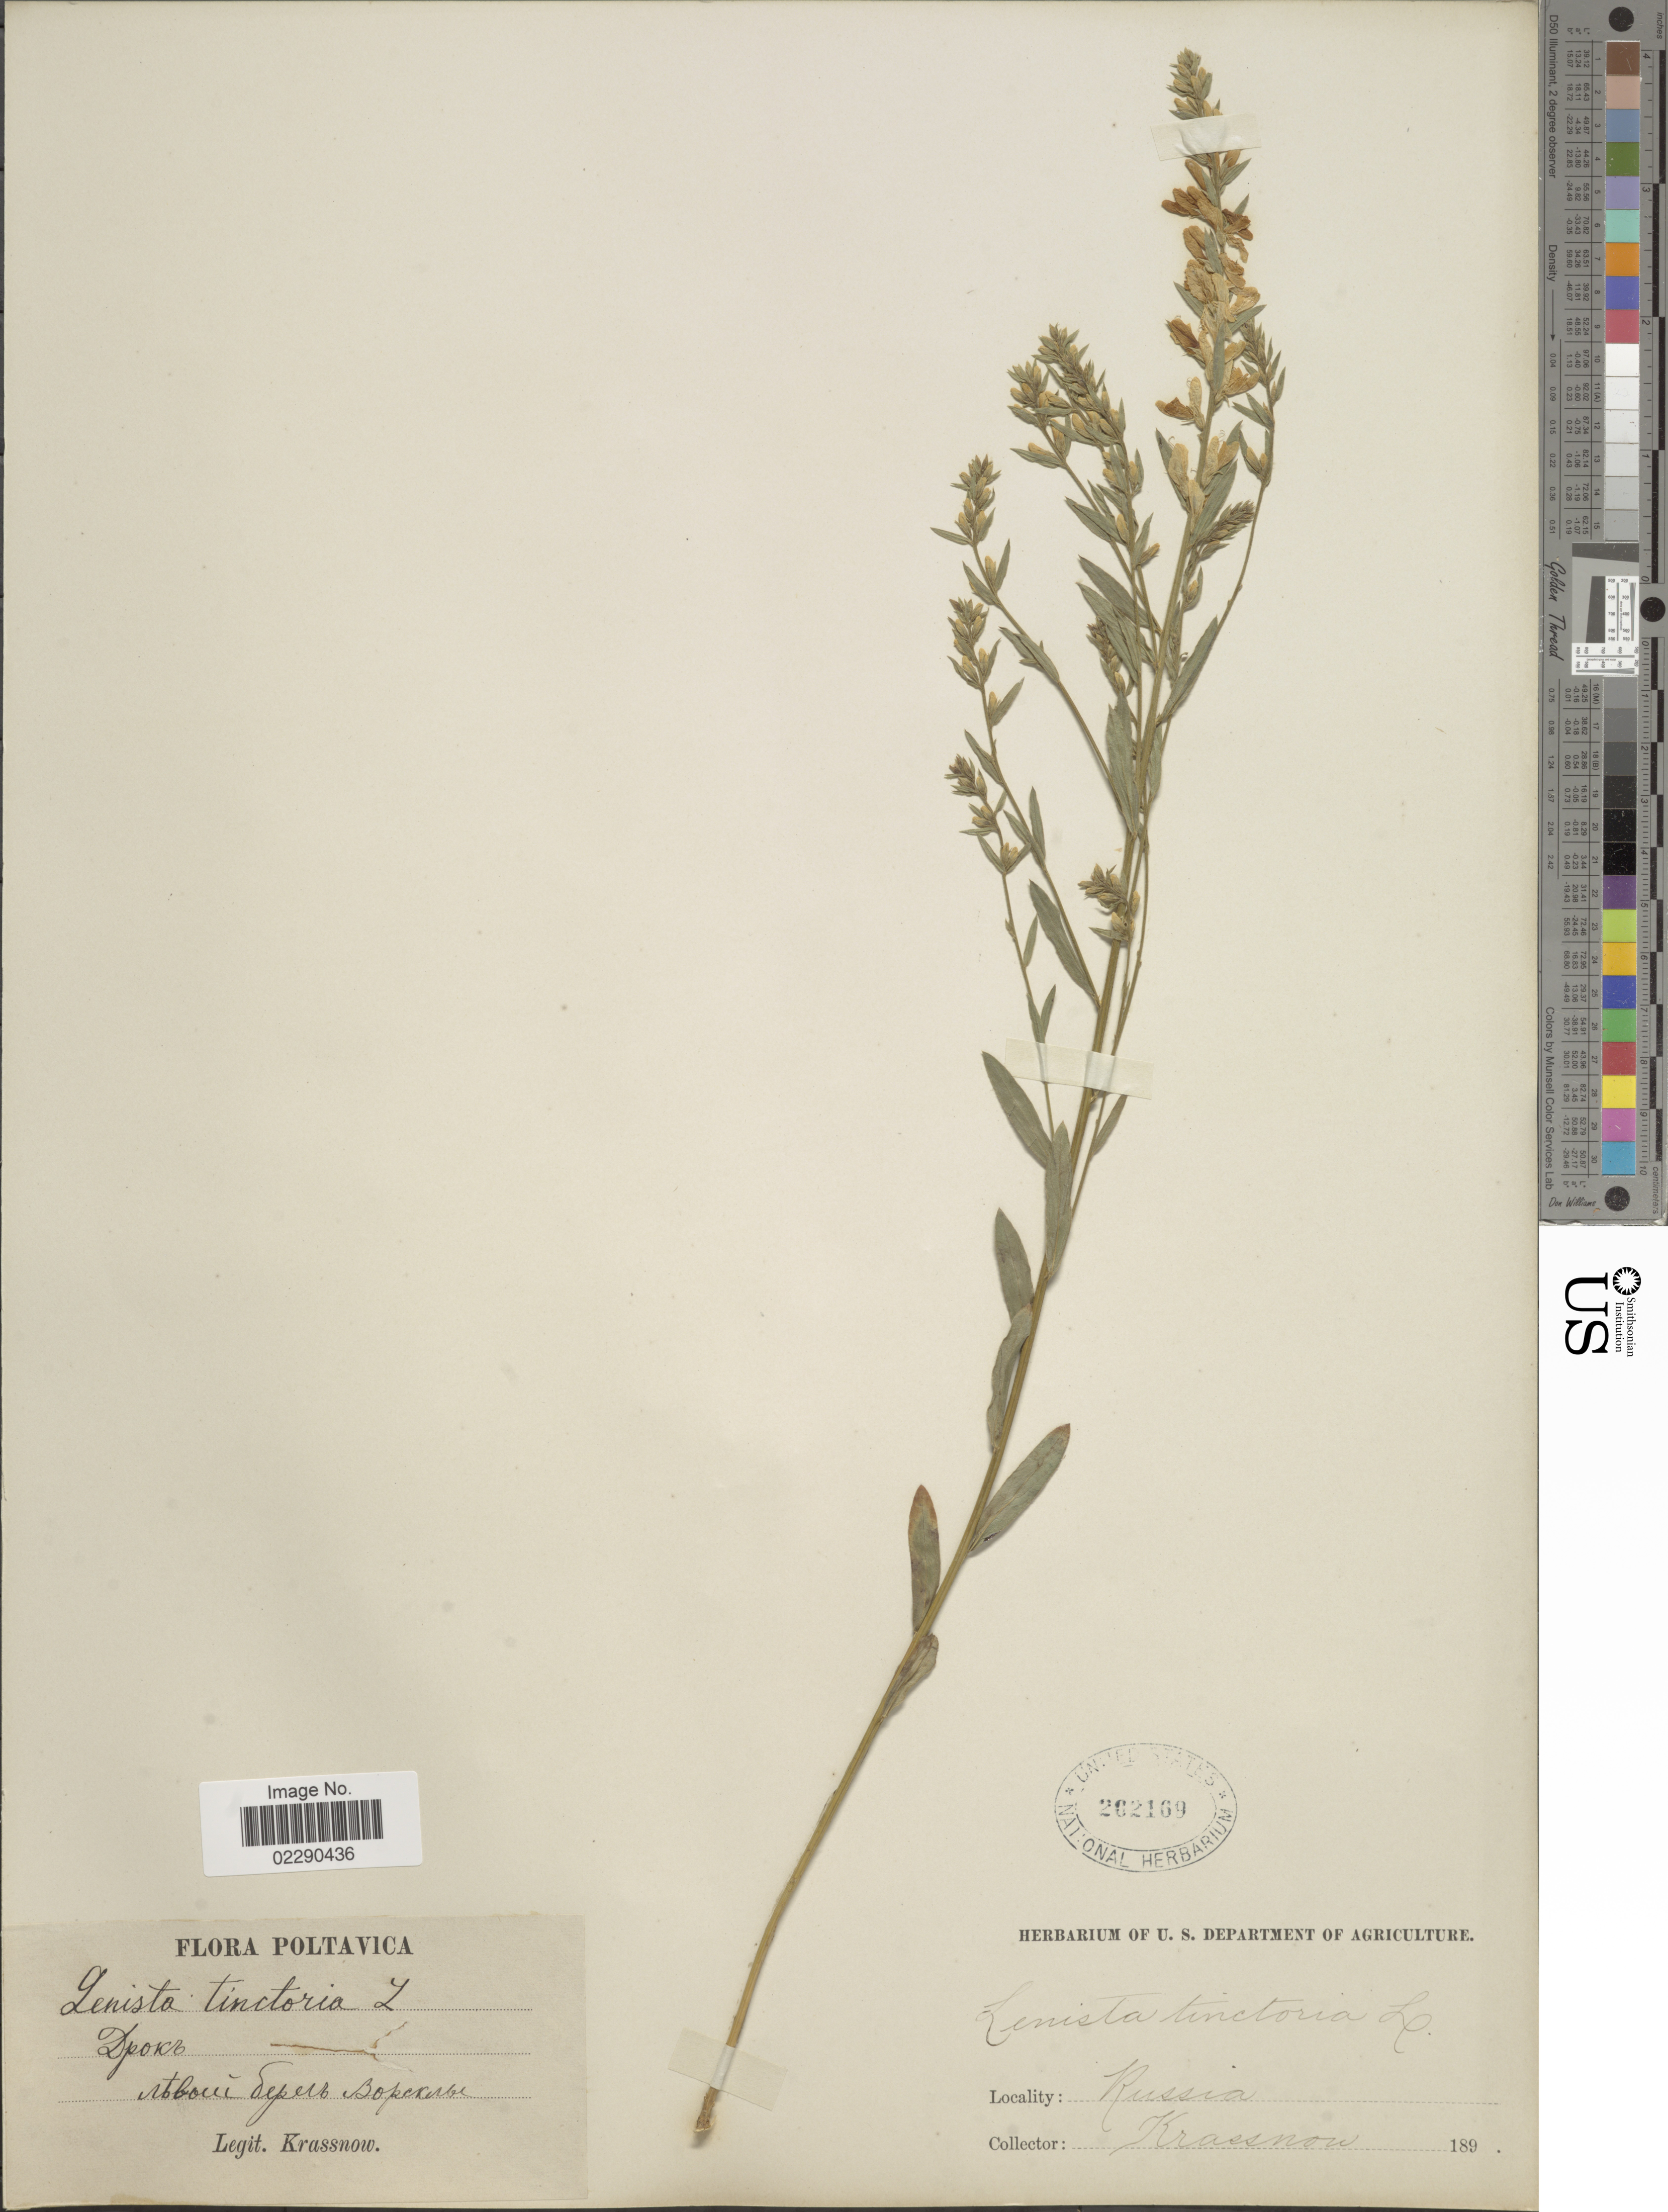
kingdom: Plantae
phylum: Tracheophyta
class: Magnoliopsida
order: Fabales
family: Fabaceae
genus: Genista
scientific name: Genista tinctoria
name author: L.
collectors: -. Krassnow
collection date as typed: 189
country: Ukraine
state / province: Poltava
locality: Russia, Poltavica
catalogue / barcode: US 262169